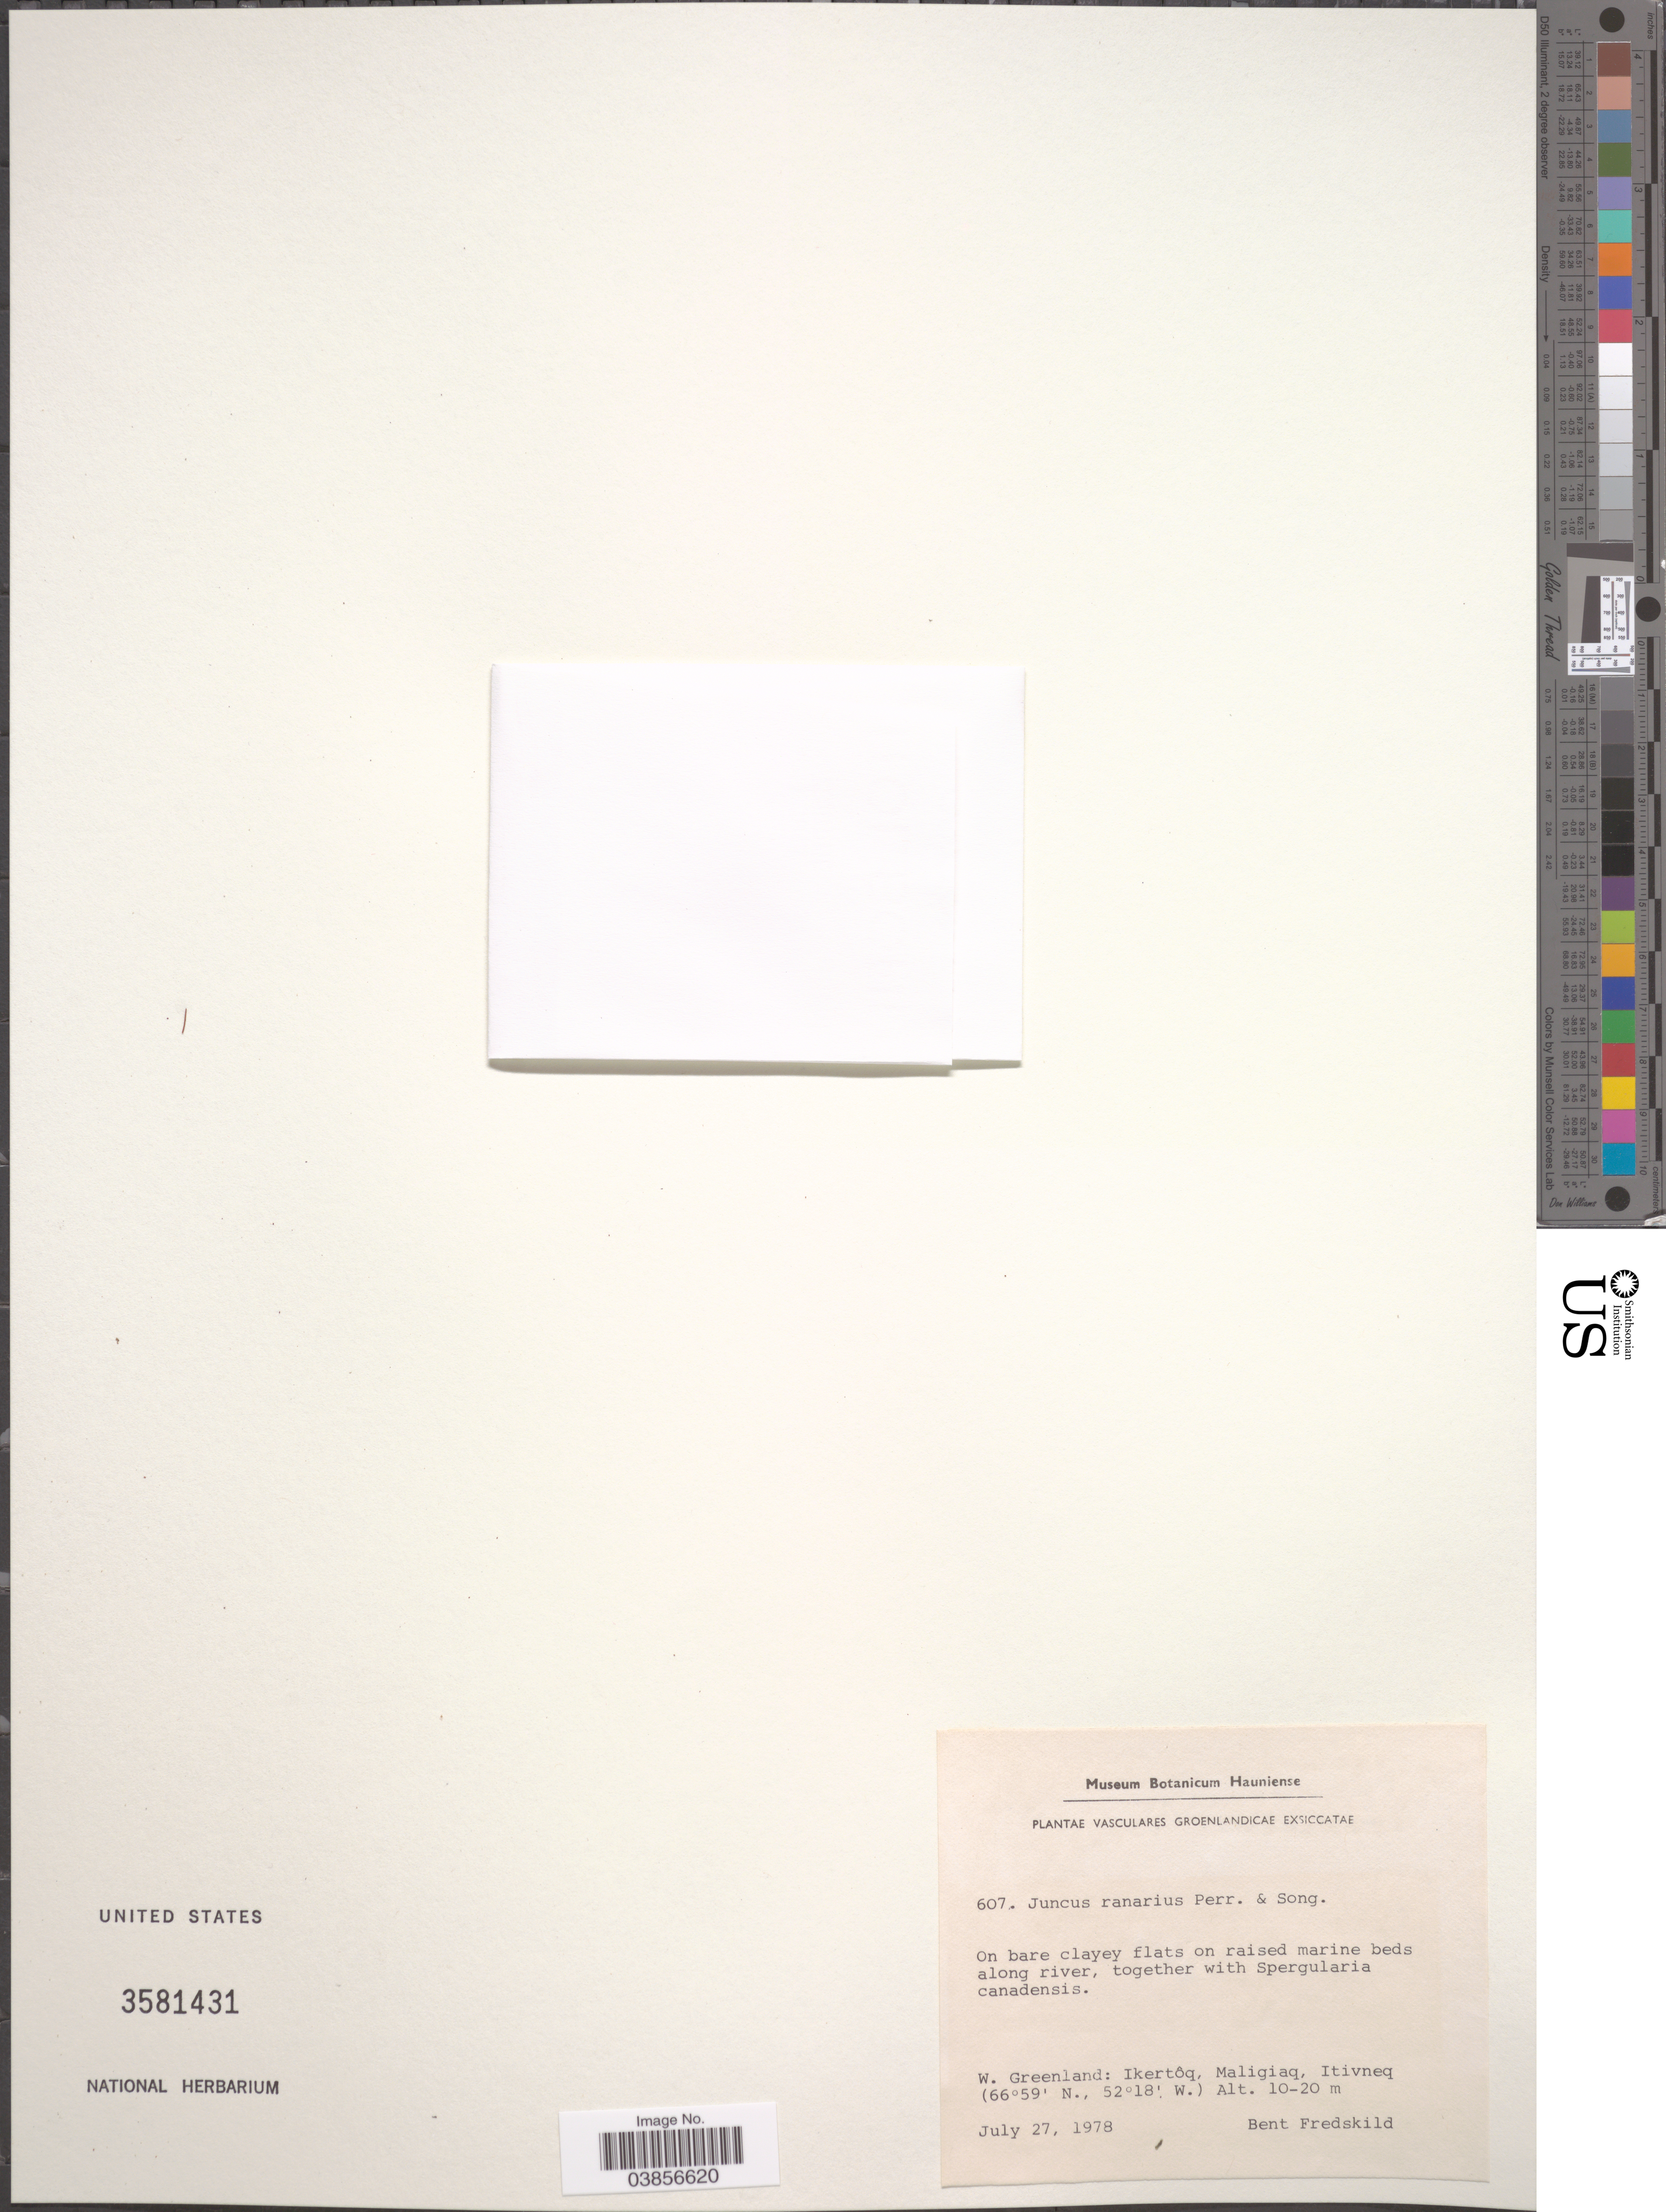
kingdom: Plantae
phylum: Tracheophyta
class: Liliopsida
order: Poales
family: Juncaceae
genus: Juncus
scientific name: Juncus ranarius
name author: Songeon & E.P. Perrier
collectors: B. Fredskild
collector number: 607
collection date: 1978-07-27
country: Greenland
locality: W. Greenland: Ikertôq, Maligiaq, Itivneq.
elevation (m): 10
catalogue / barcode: US 3581431